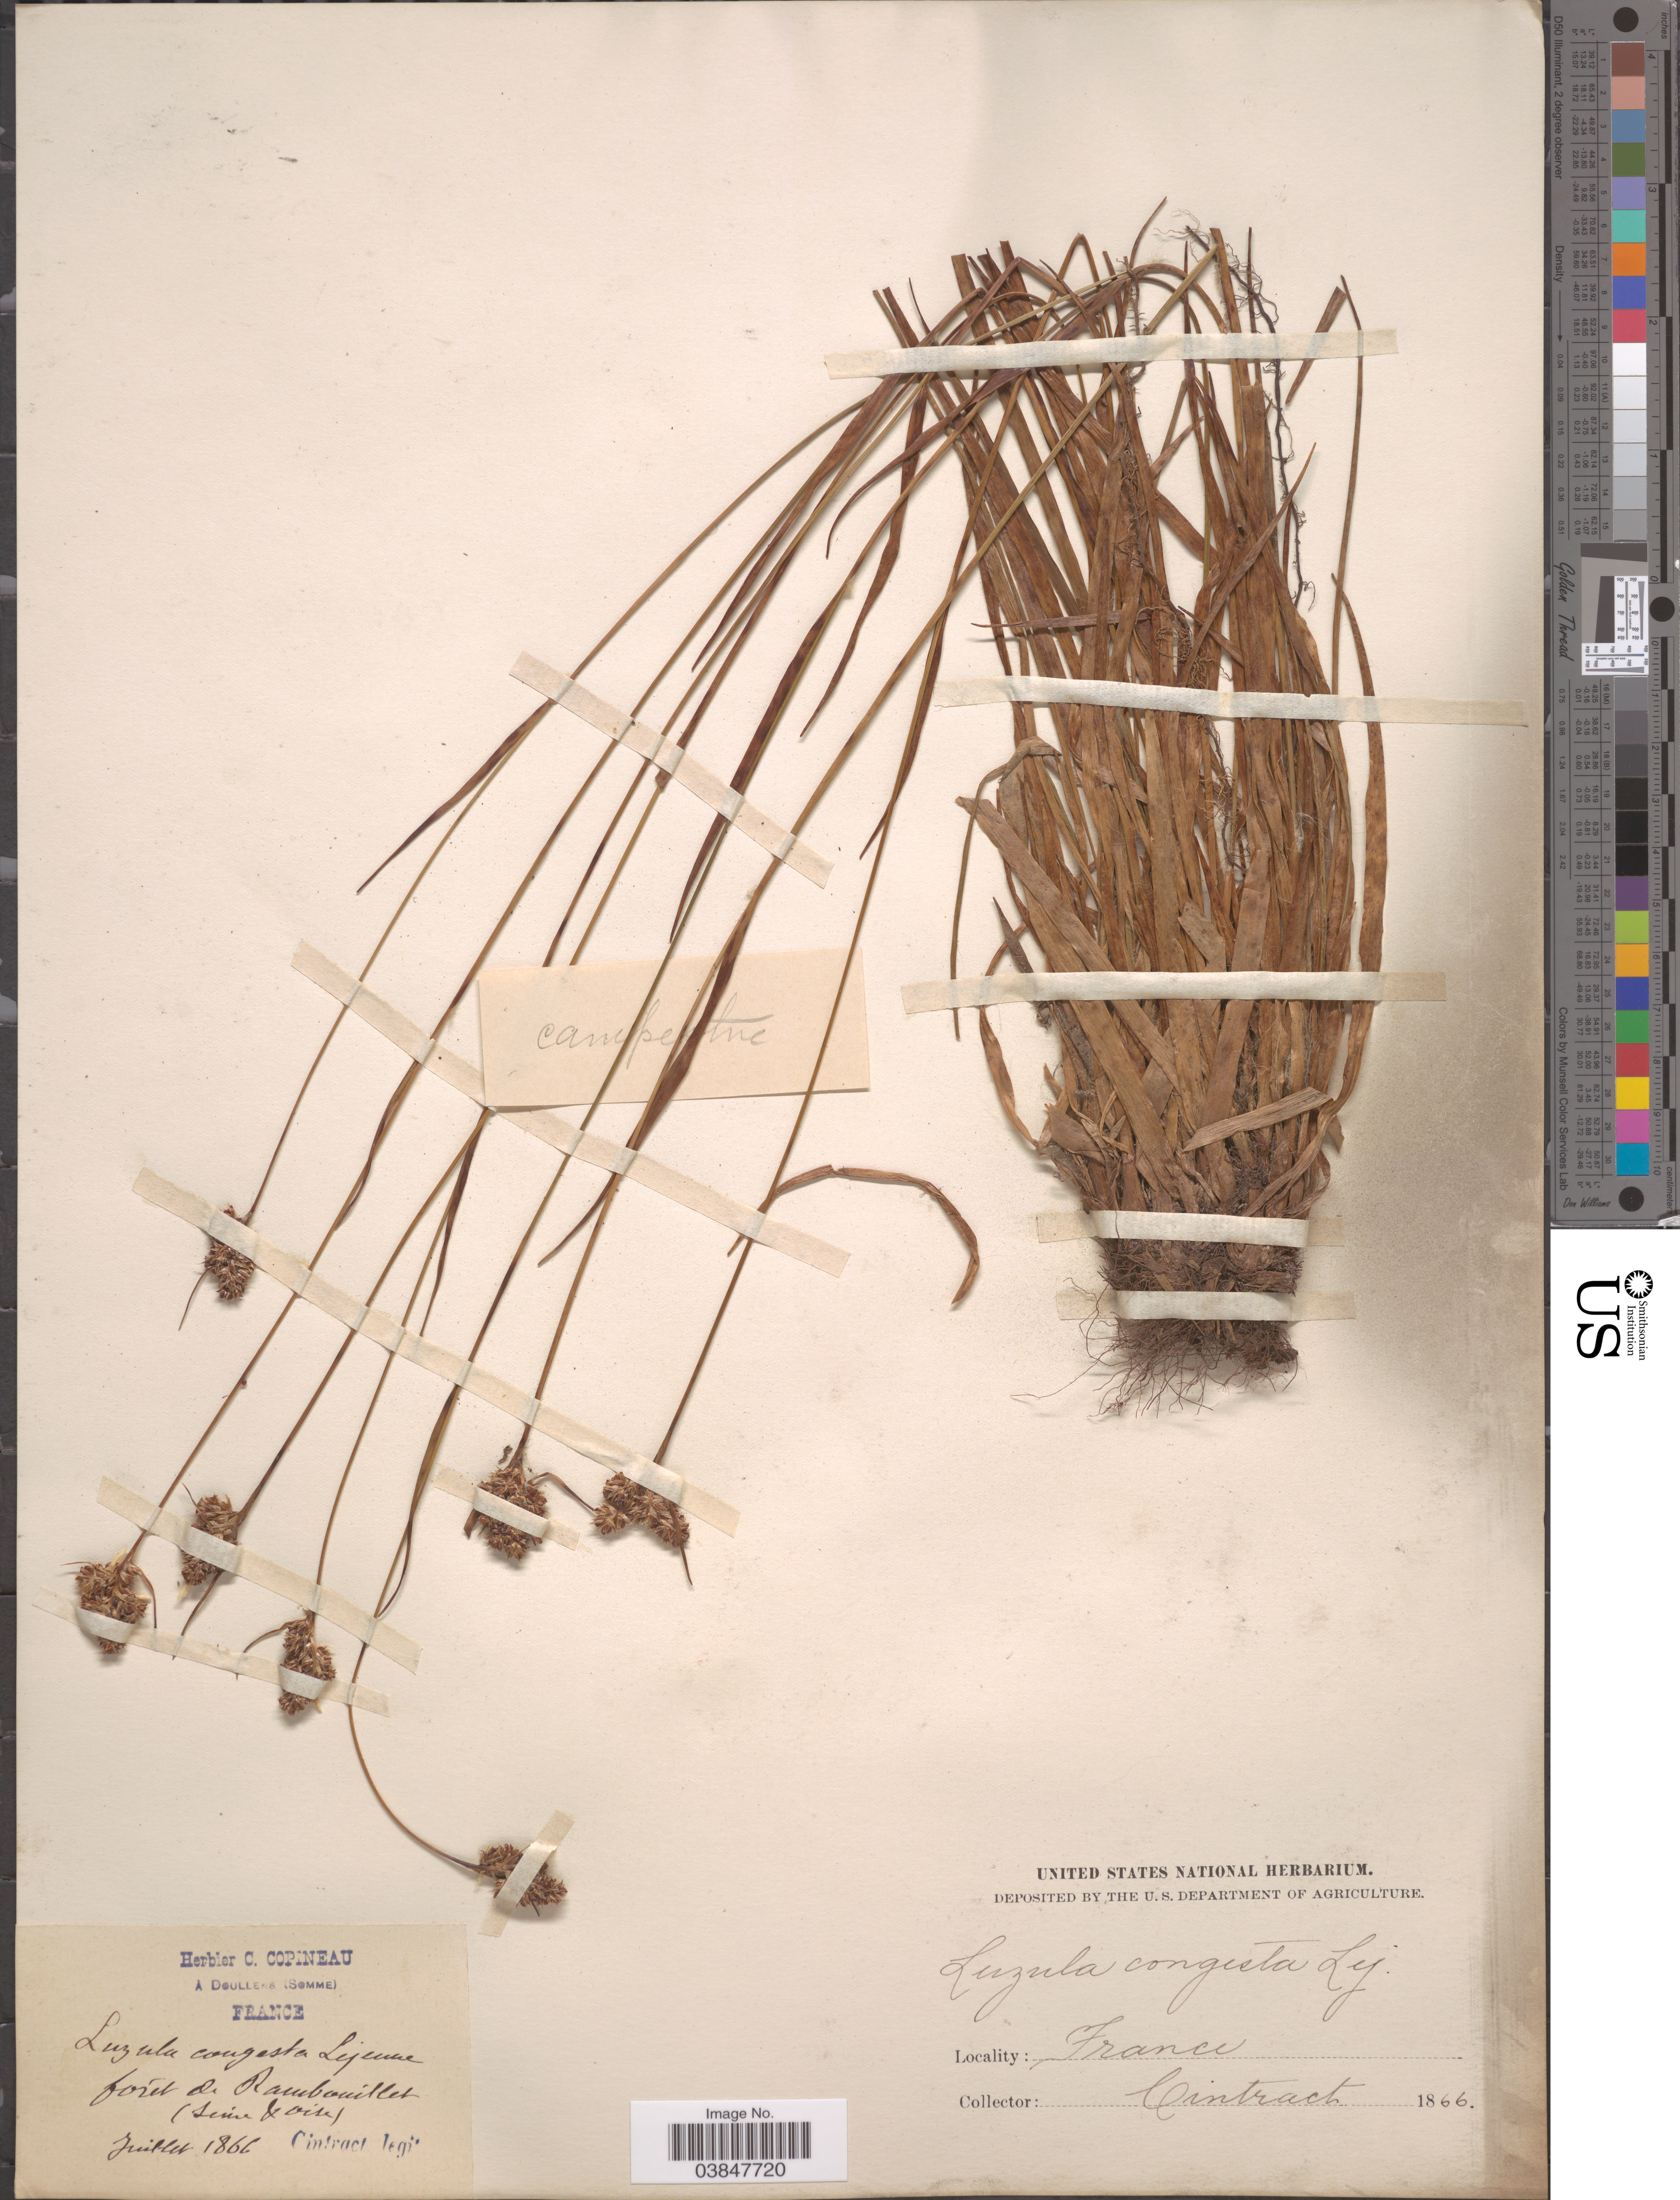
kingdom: Plantae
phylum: Tracheophyta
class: Liliopsida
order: Poales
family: Juncaceae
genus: Luzula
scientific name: Luzula campestris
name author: (L.) DC.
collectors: Cintract, --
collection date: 1866-07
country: France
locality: Forêt de Rambouillet.